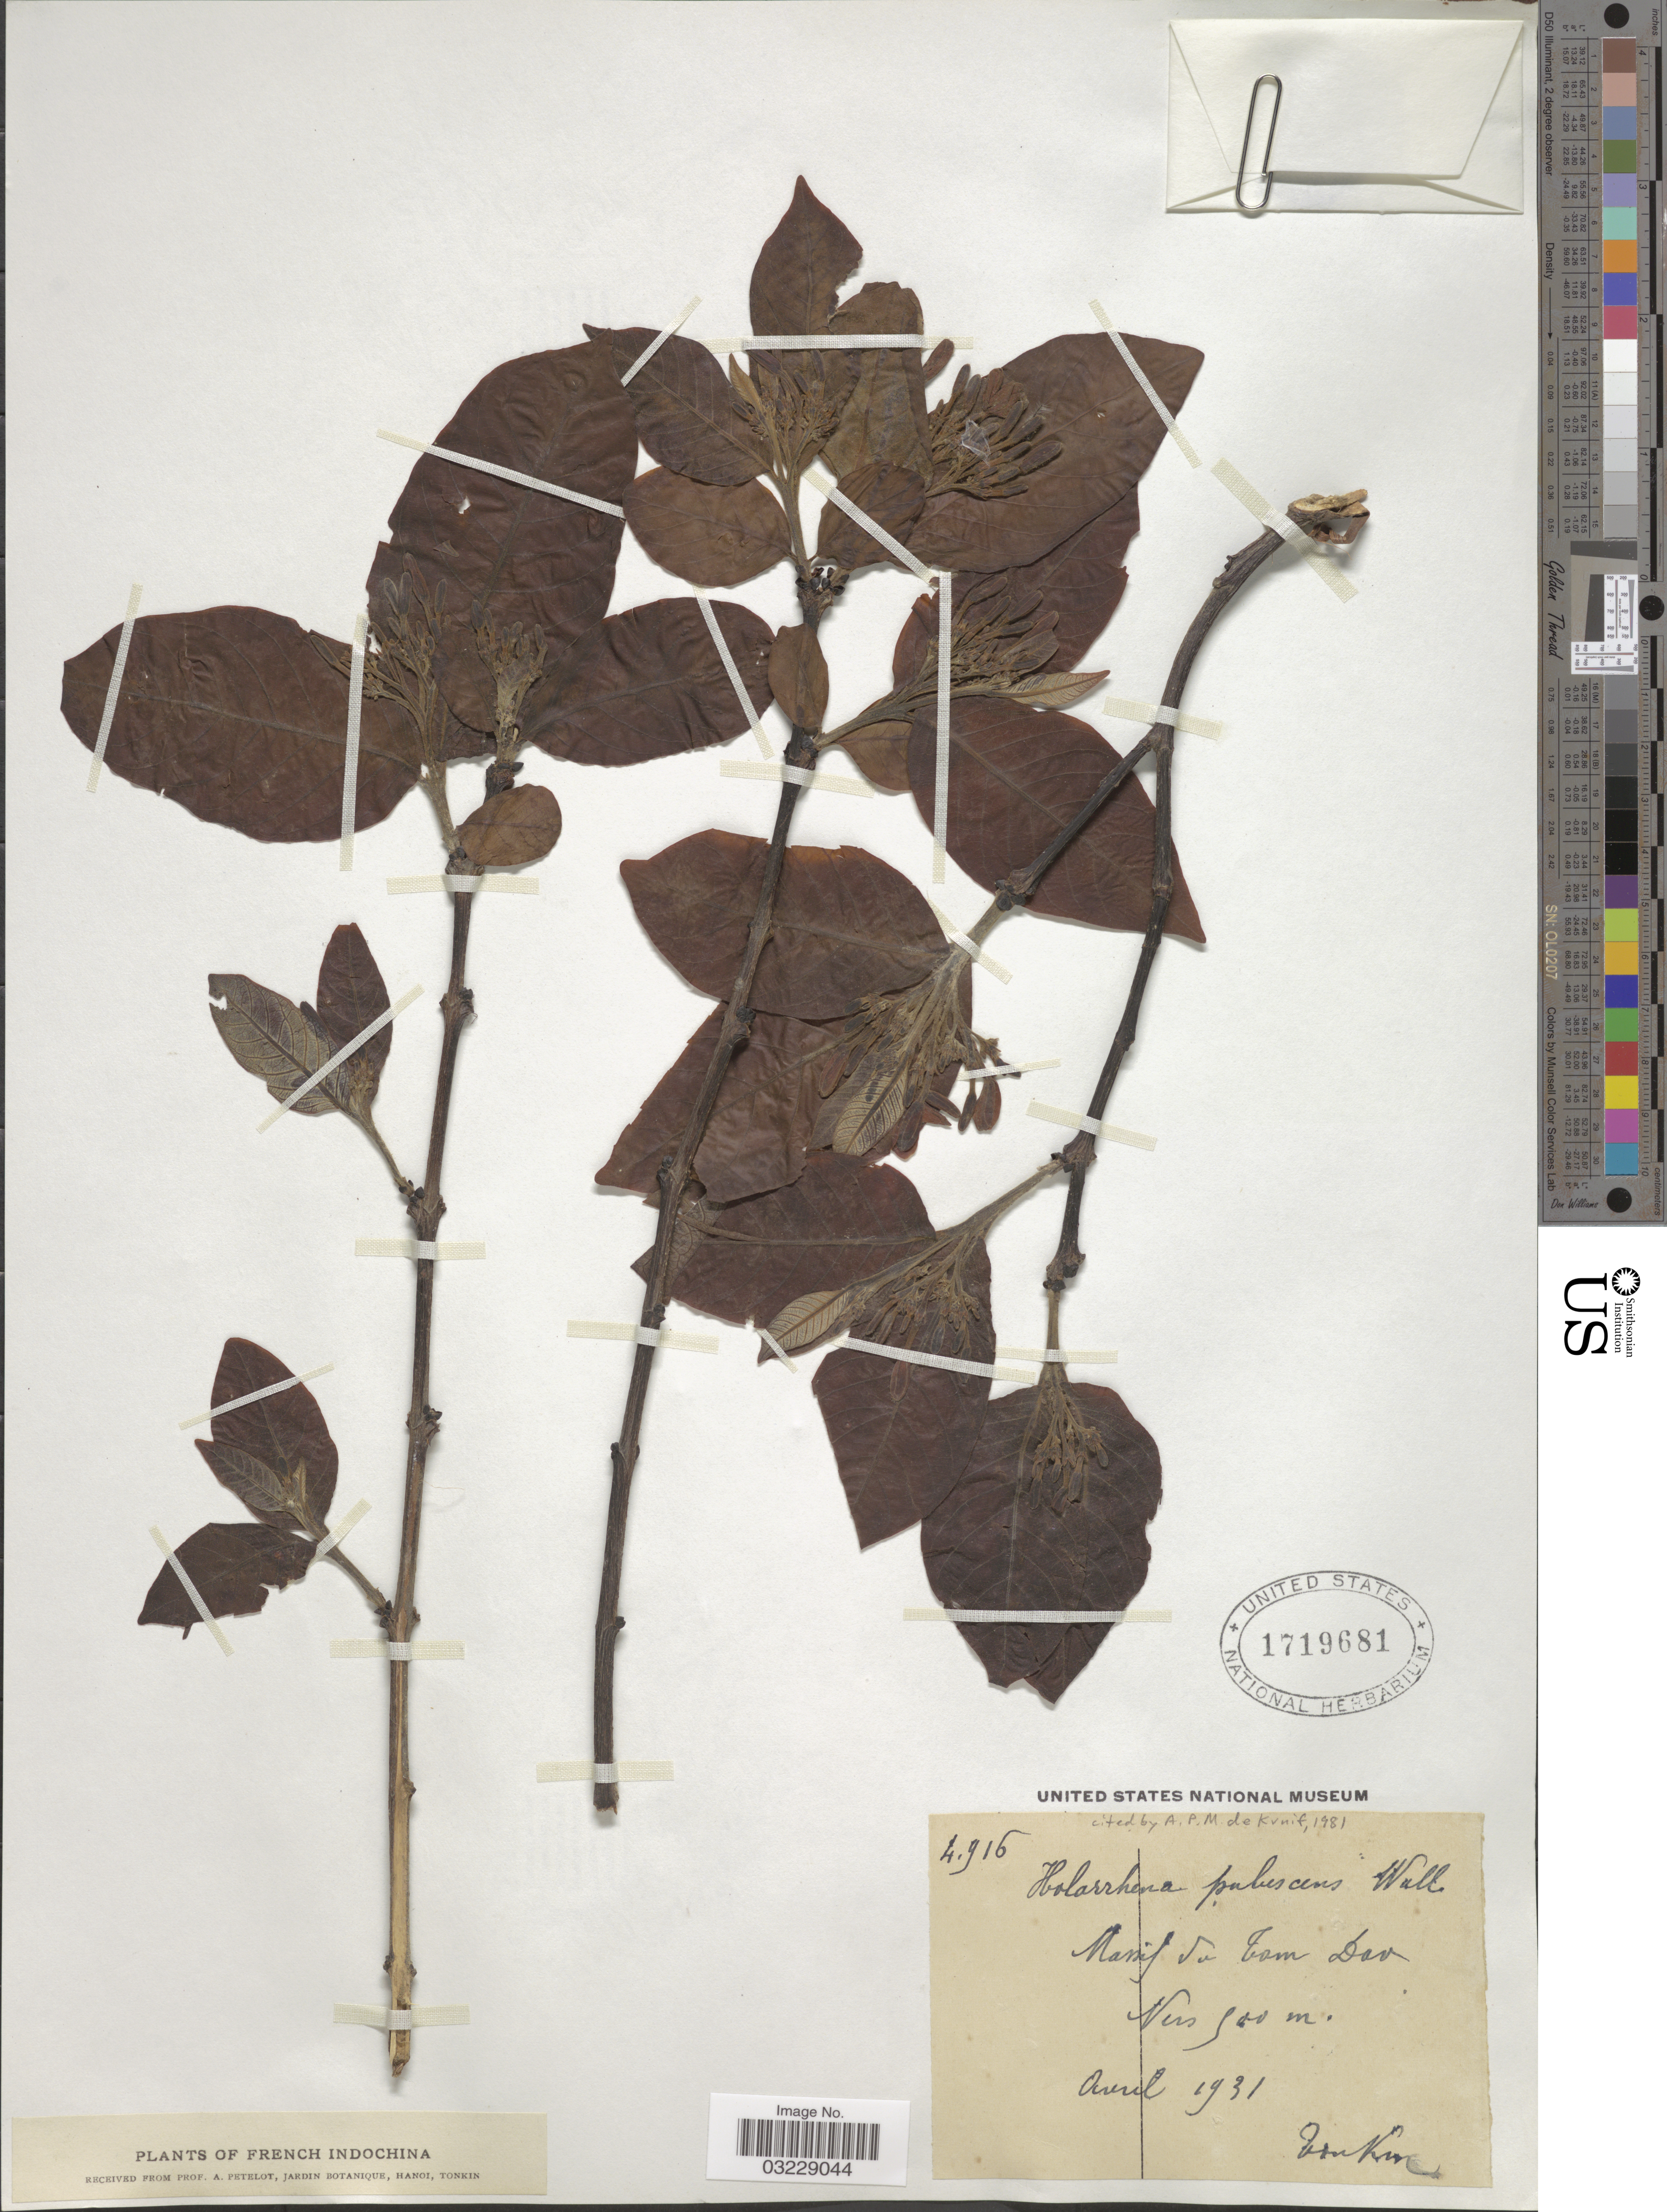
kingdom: Plantae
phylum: Tracheophyta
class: Magnoliopsida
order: Gentianales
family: Apocynaceae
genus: Holarrhena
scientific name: Holarrhena pubescens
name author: (Buch.-Ham.) Wall. ex G. Don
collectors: P. A. Pételot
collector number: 4916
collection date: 1931-04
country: Vietnam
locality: French Indochina. Massif du Tam Dao.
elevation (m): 500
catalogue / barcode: US 1719681